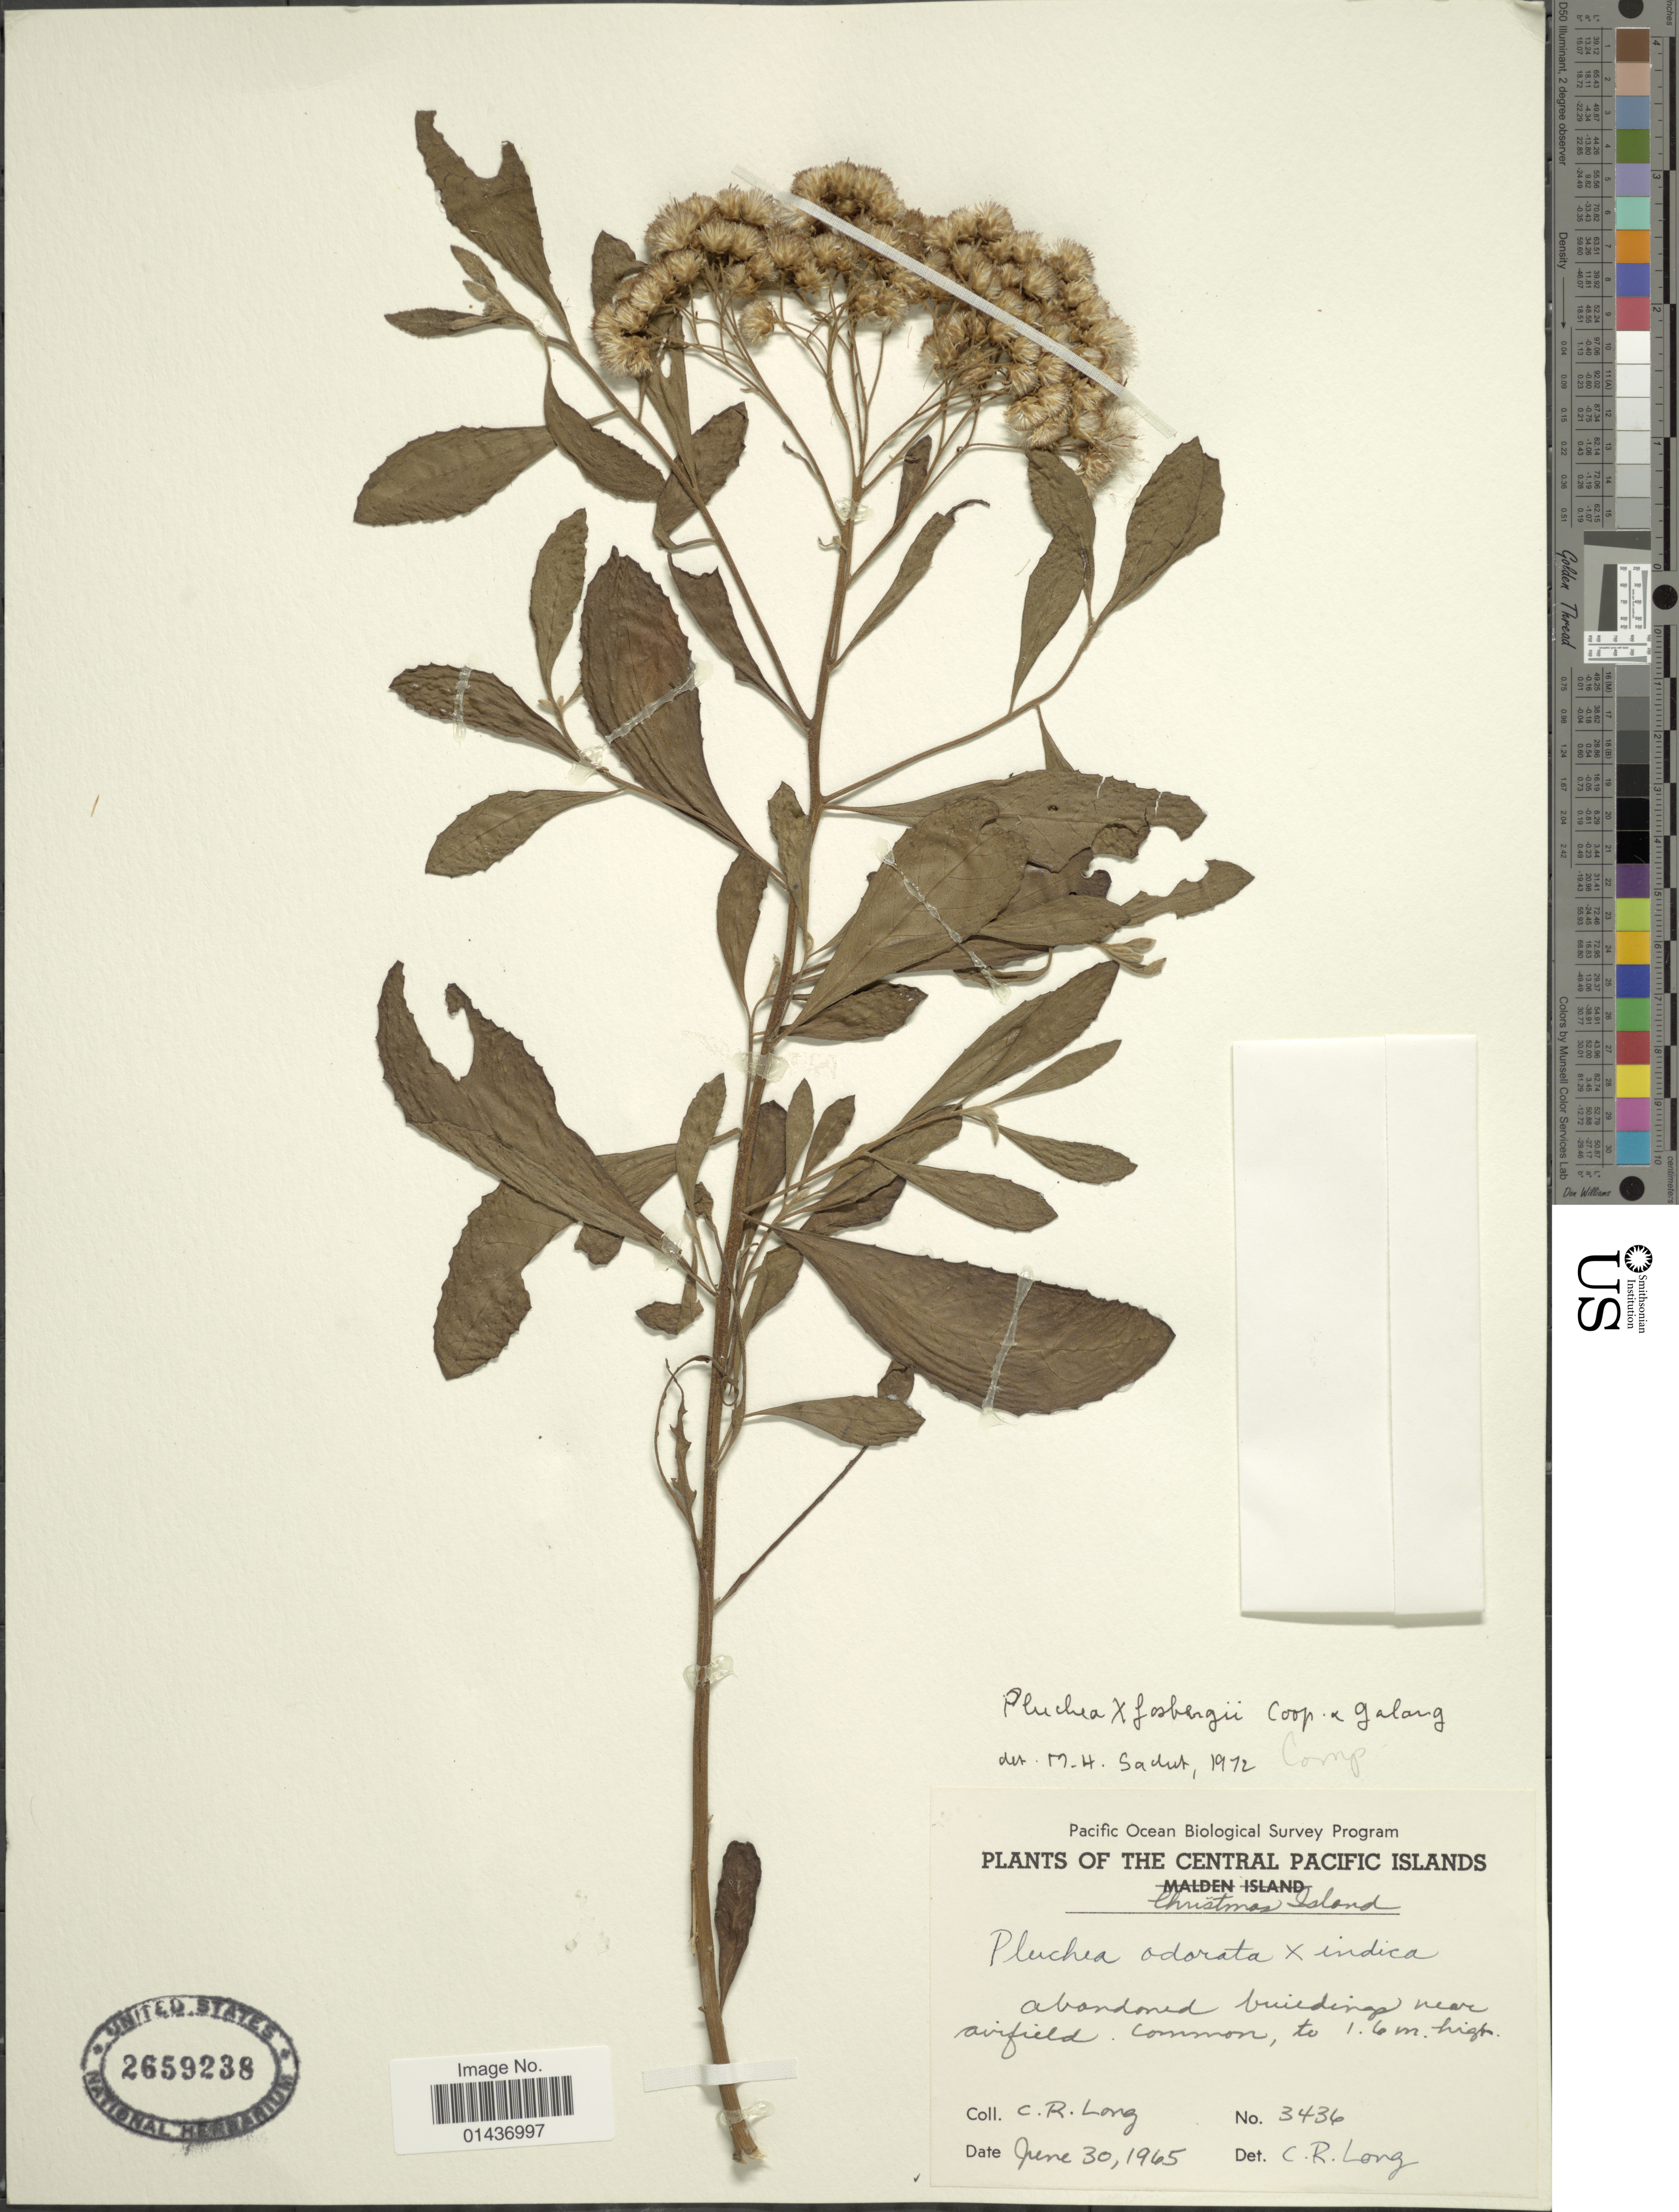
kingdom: Plantae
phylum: Tracheophyta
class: Magnoliopsida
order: Asterales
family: Asteraceae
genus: Pluchea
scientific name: Pluchea x fosbergii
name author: Cooperr. & Galang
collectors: C. R. Long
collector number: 3436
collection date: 1965-06-30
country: Kiribati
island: Kiritimati [Christmas] Atoll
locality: The Central Pacific Islands, Christmas Island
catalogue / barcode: US 2659238